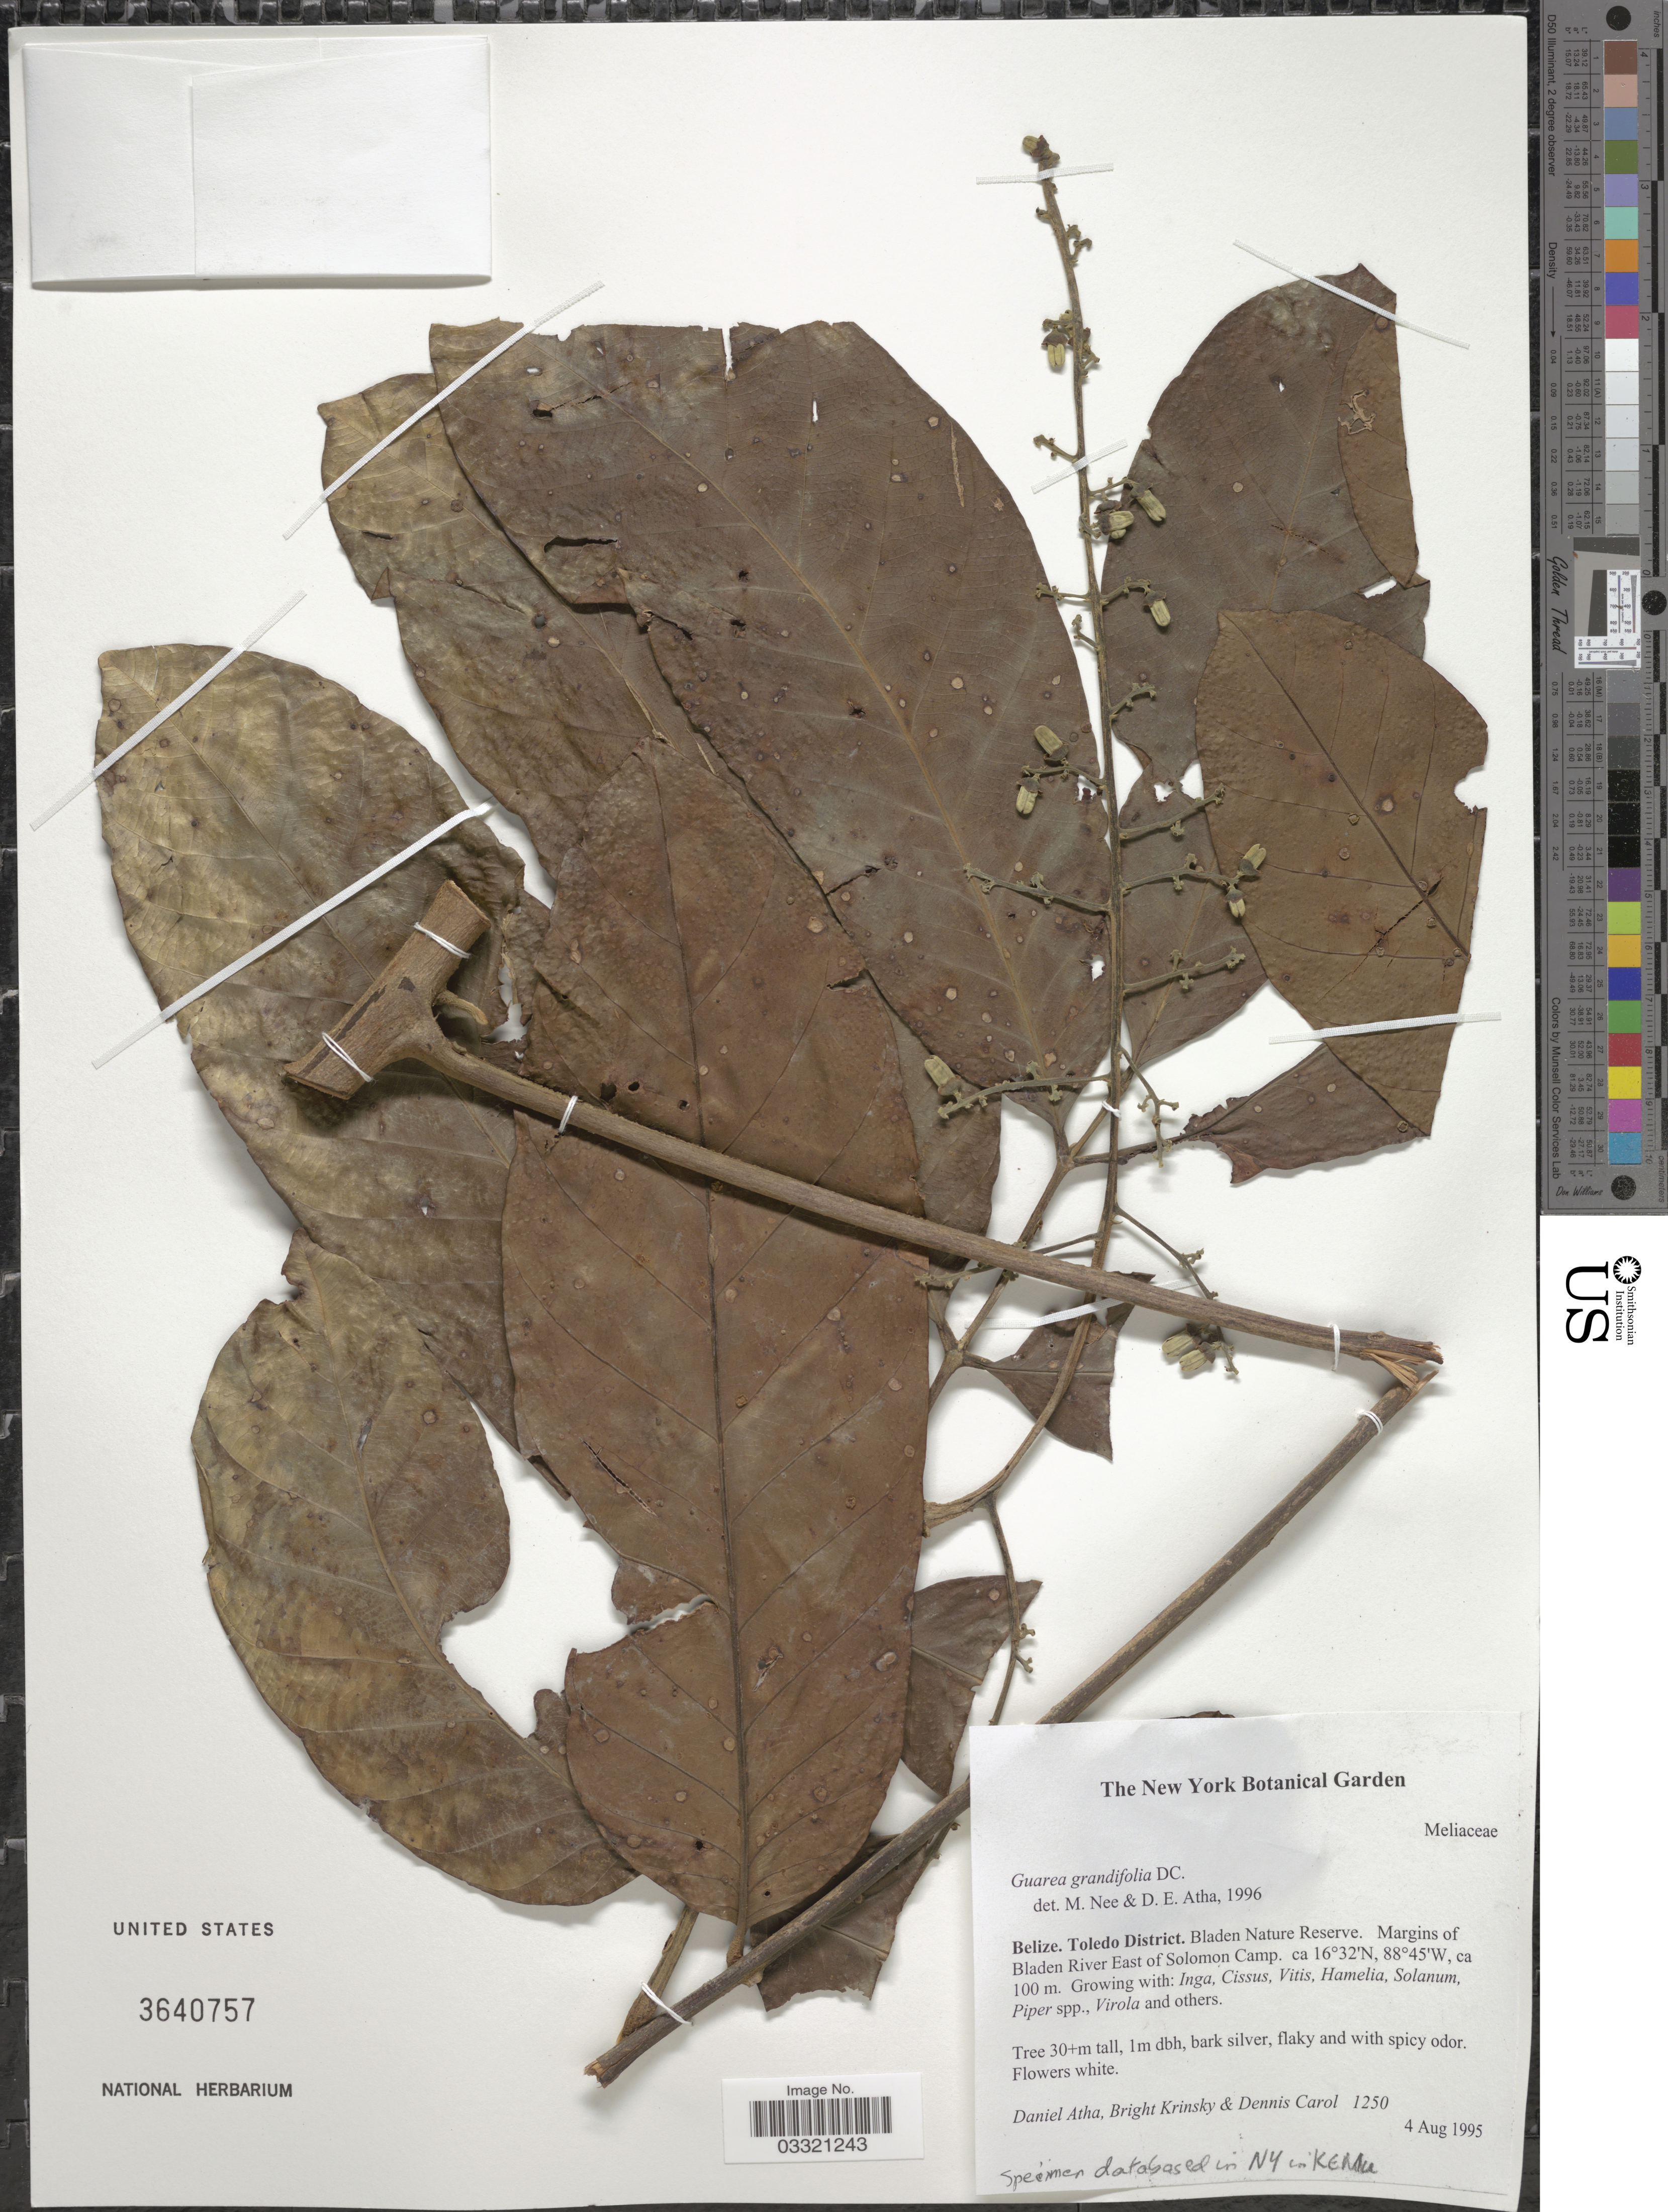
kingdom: Plantae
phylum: Tracheophyta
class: Magnoliopsida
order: Sapindales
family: Meliaceae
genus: Guarea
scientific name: Guarea grandifolia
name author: DC.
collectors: D. Atha, B. Krinsky & D. Carol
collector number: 1250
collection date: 1995-08-04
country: Belize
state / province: Toledo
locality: Toledo District. Bladen Nature Reserve. Margins of Bladen River East of Solomon Camp.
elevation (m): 100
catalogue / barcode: US 3640757